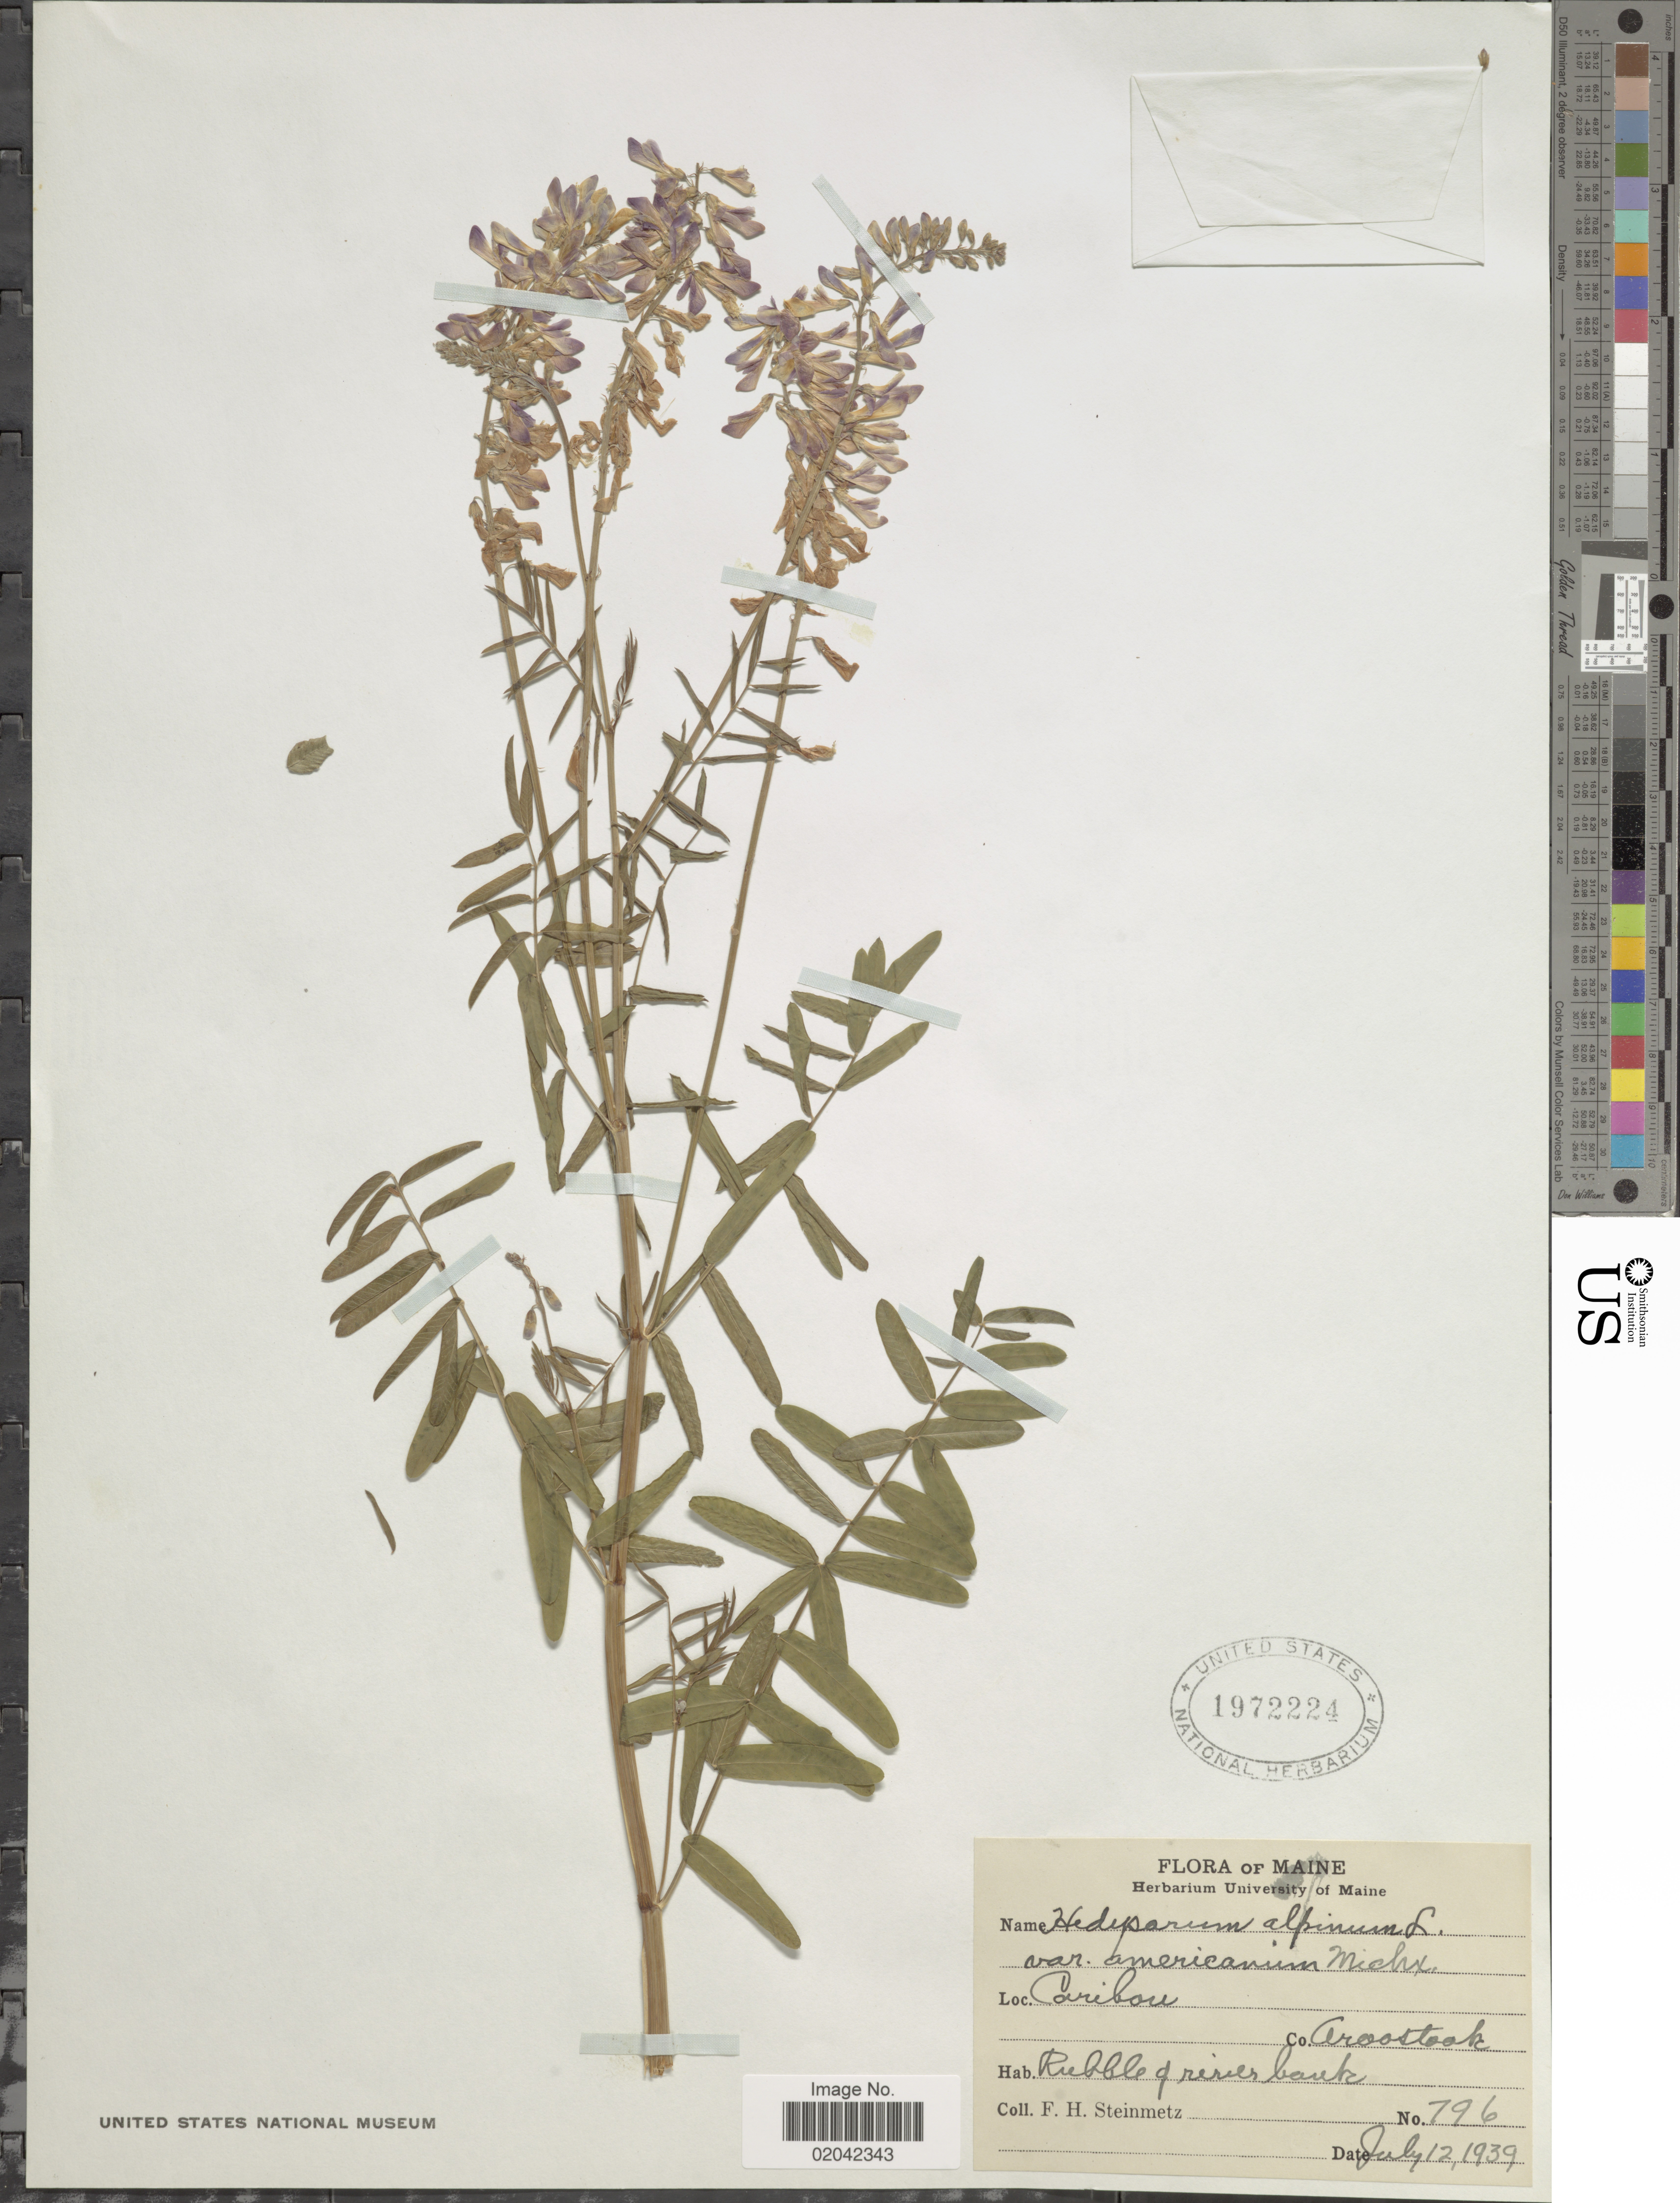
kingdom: Plantae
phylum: Tracheophyta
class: Magnoliopsida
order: Fabales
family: Fabaceae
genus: Hedysarum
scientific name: Hedysarum alpinum var. americanum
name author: Michx. ex Pursh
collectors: F. H. Steinmetz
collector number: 796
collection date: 1939-07-12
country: United States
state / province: Maine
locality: Caribou, Co. Aroostook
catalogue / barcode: US 1972224